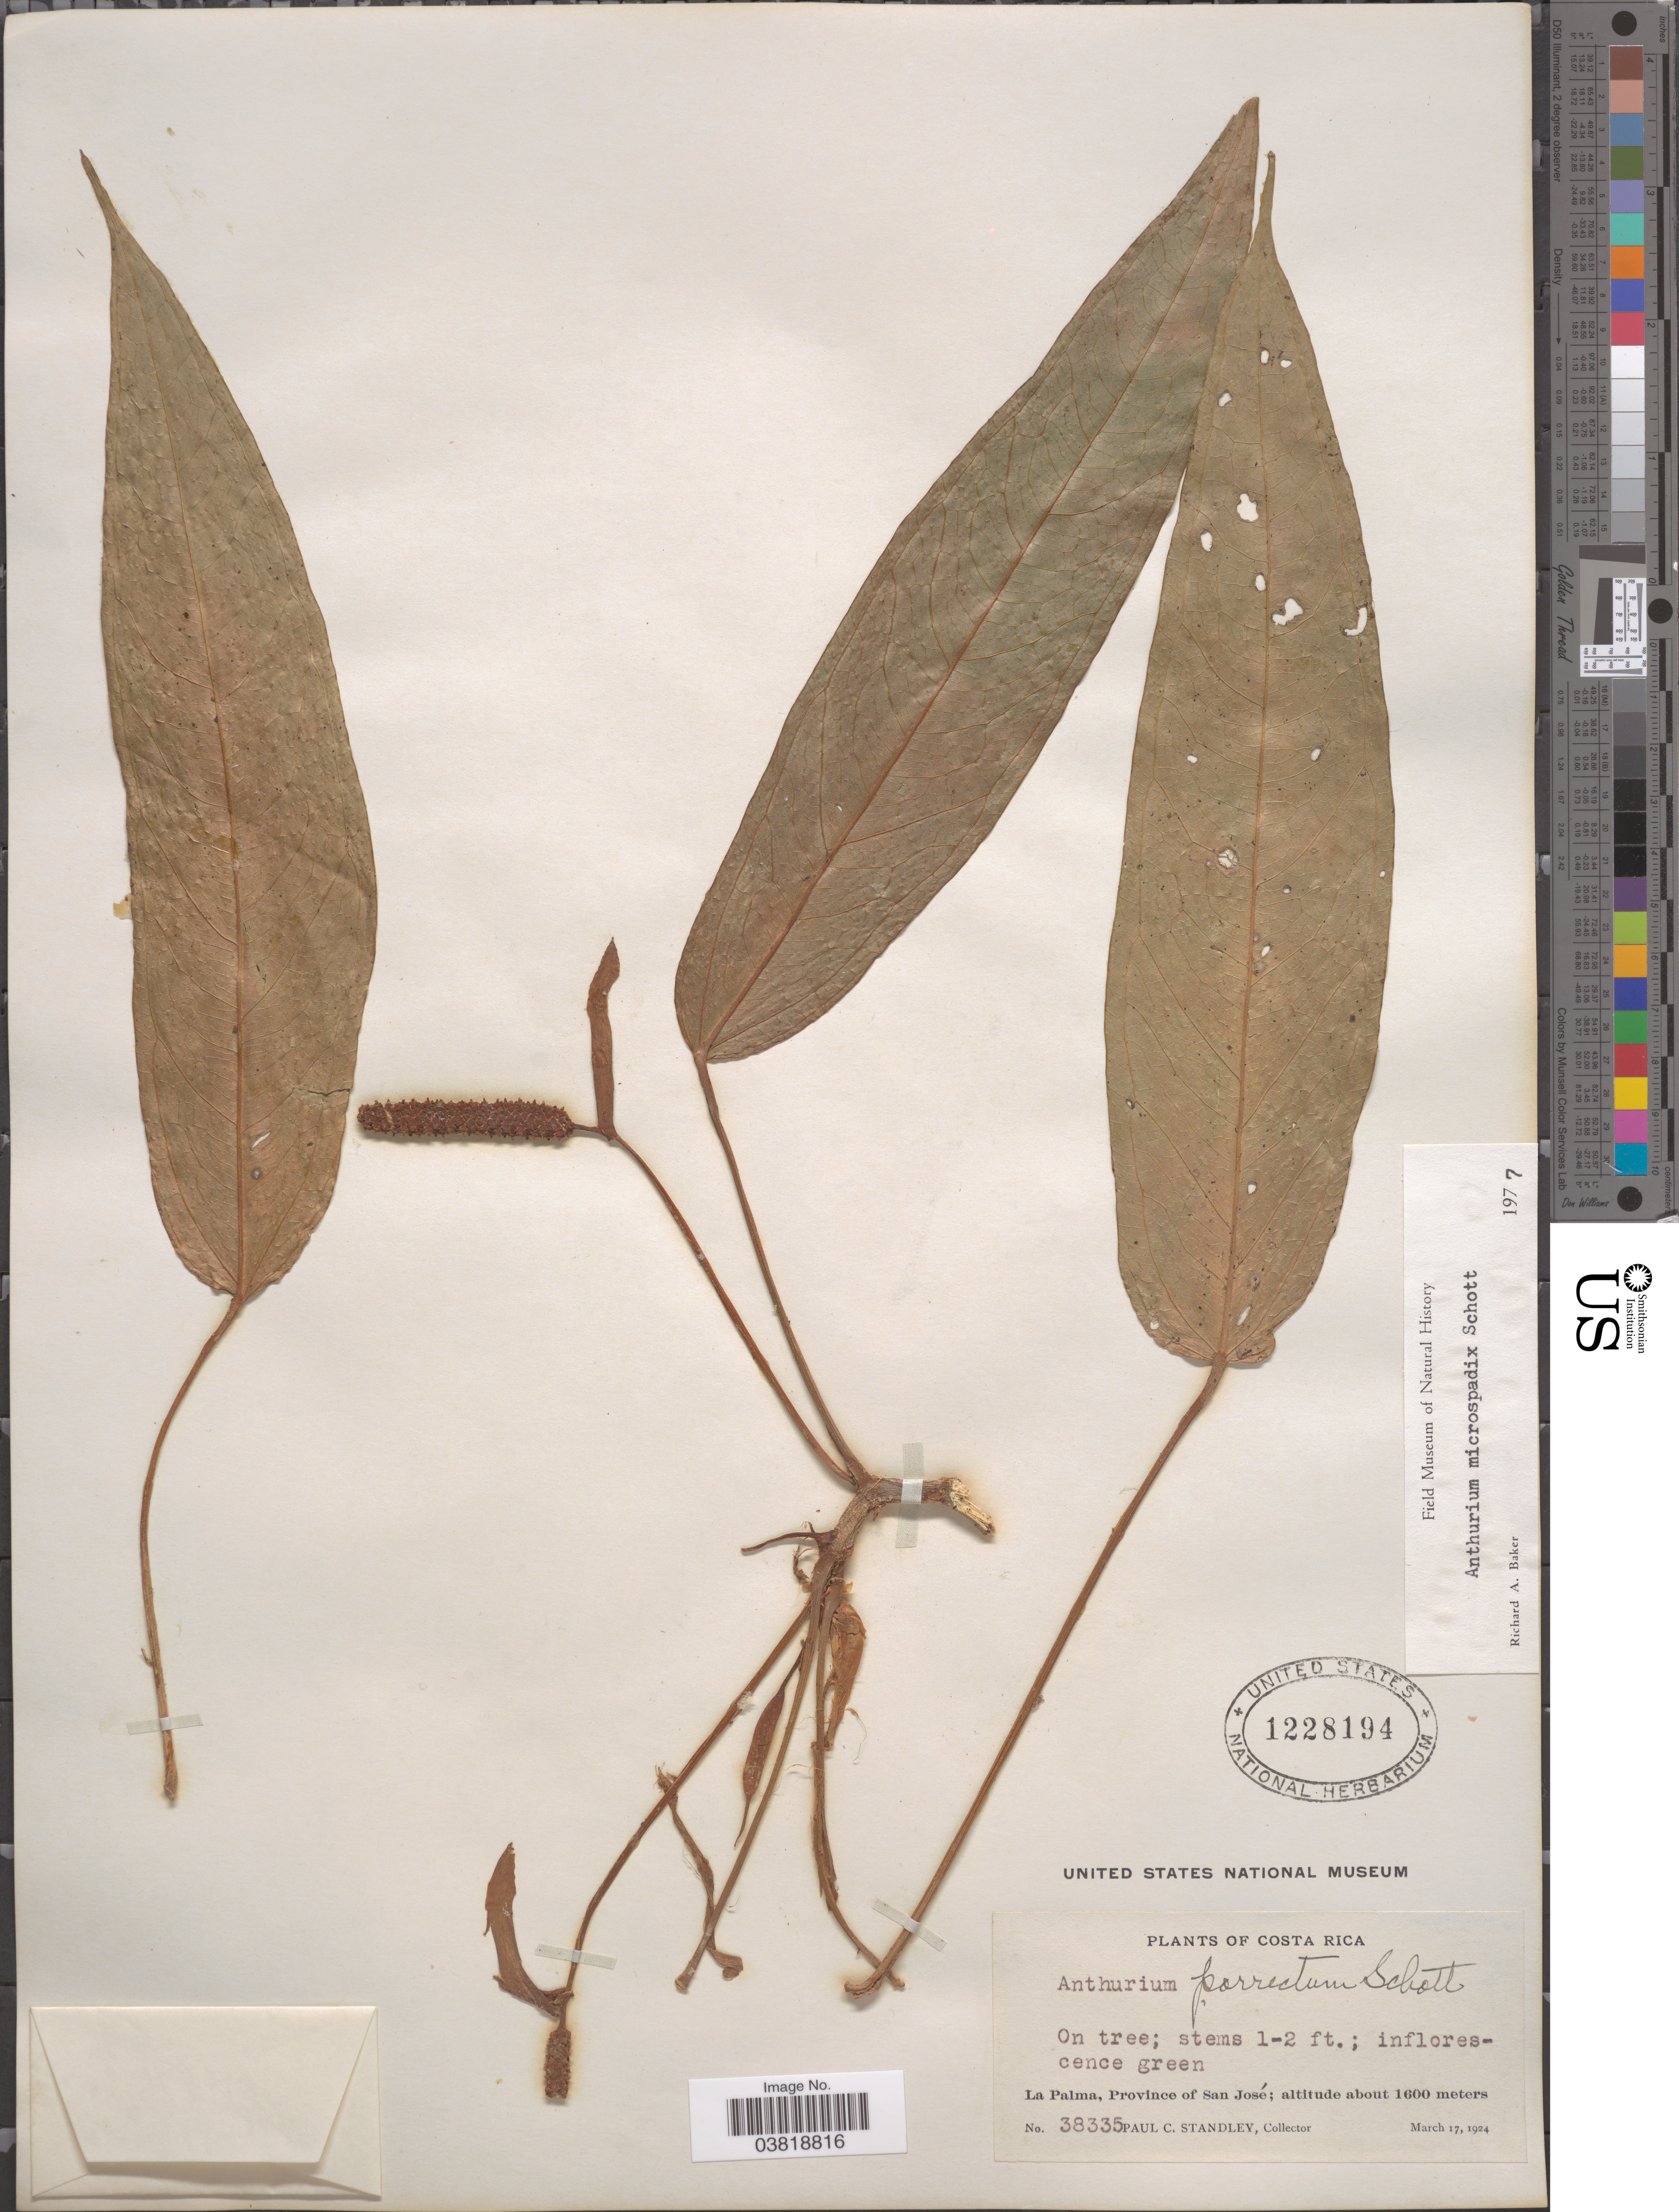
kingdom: Plantae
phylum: Tracheophyta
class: Liliopsida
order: Alismatales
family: Araceae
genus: Anthurium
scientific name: Anthurium microspadix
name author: Schott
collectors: P. C. Standley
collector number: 38335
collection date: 1924-03-17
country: Costa Rica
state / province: San José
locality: La Palma.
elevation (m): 1600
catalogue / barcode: US 1228194